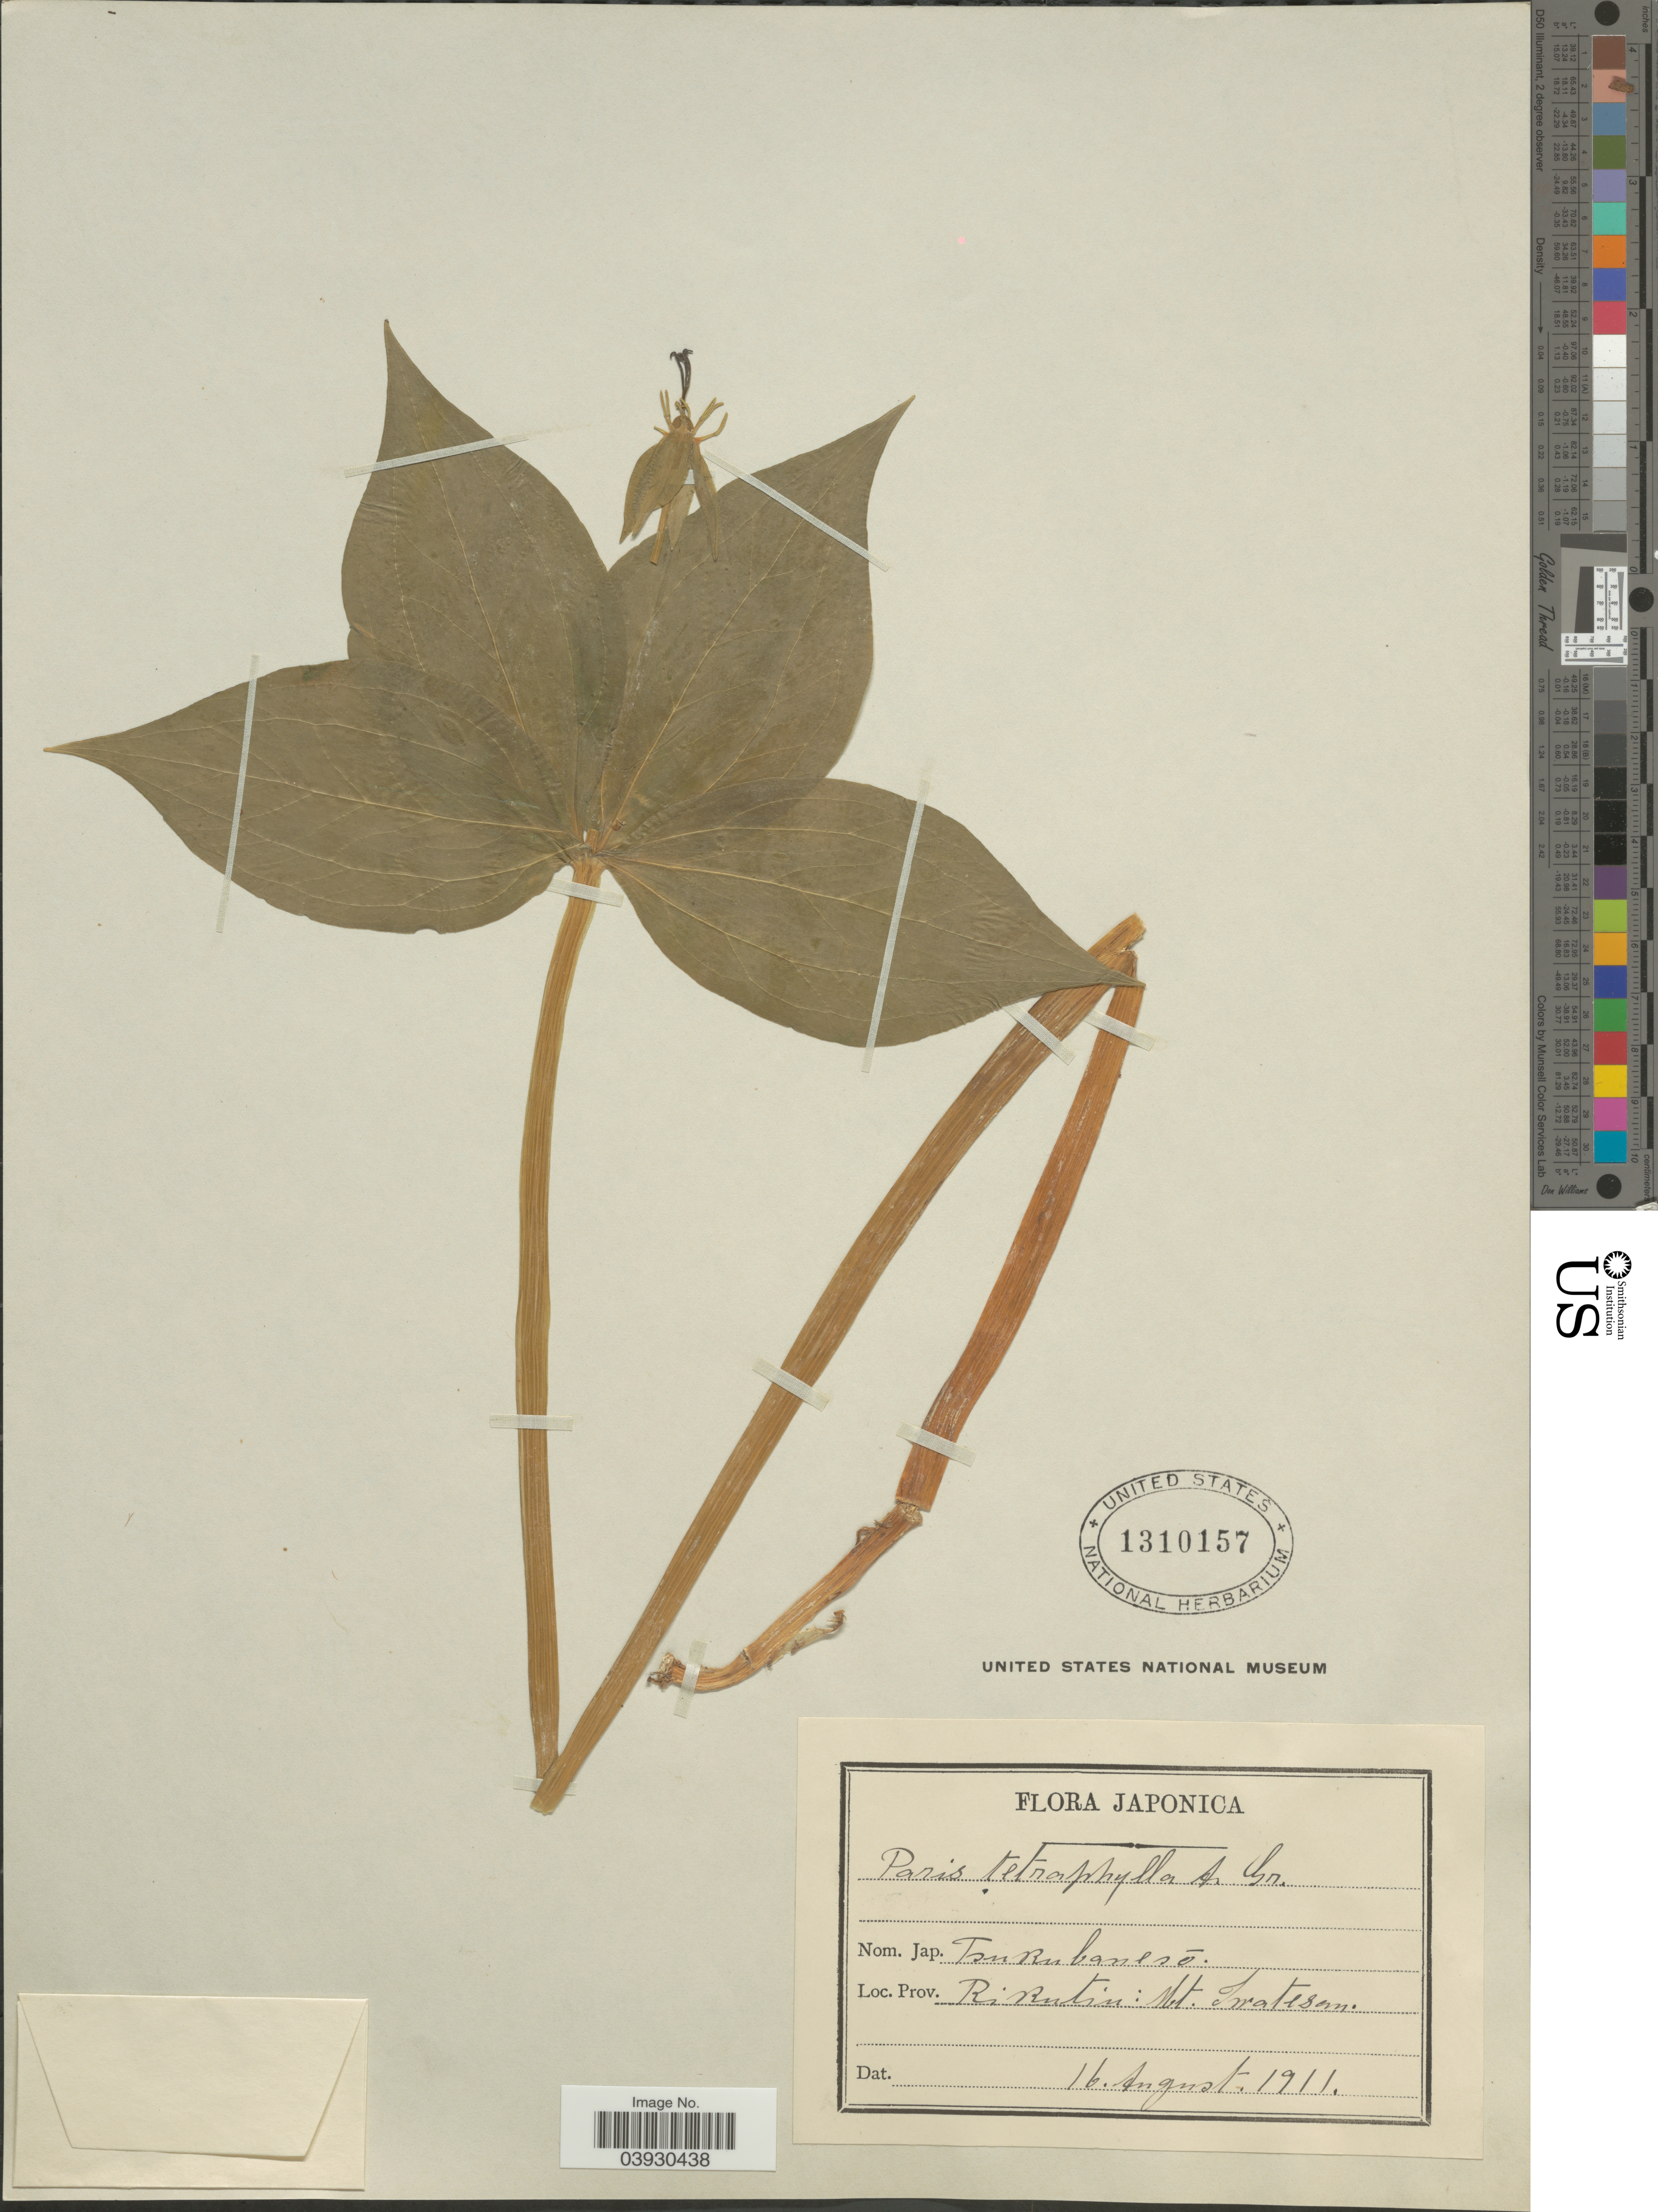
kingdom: Plantae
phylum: Tracheophyta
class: Liliopsida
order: Liliales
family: Melanthiaceae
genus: Paris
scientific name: Paris tetraphylla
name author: A. Gray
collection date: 1911-08-16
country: Japan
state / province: Iwate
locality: Prov. Rikutin: Mt. Iwatesan.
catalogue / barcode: US 1310157